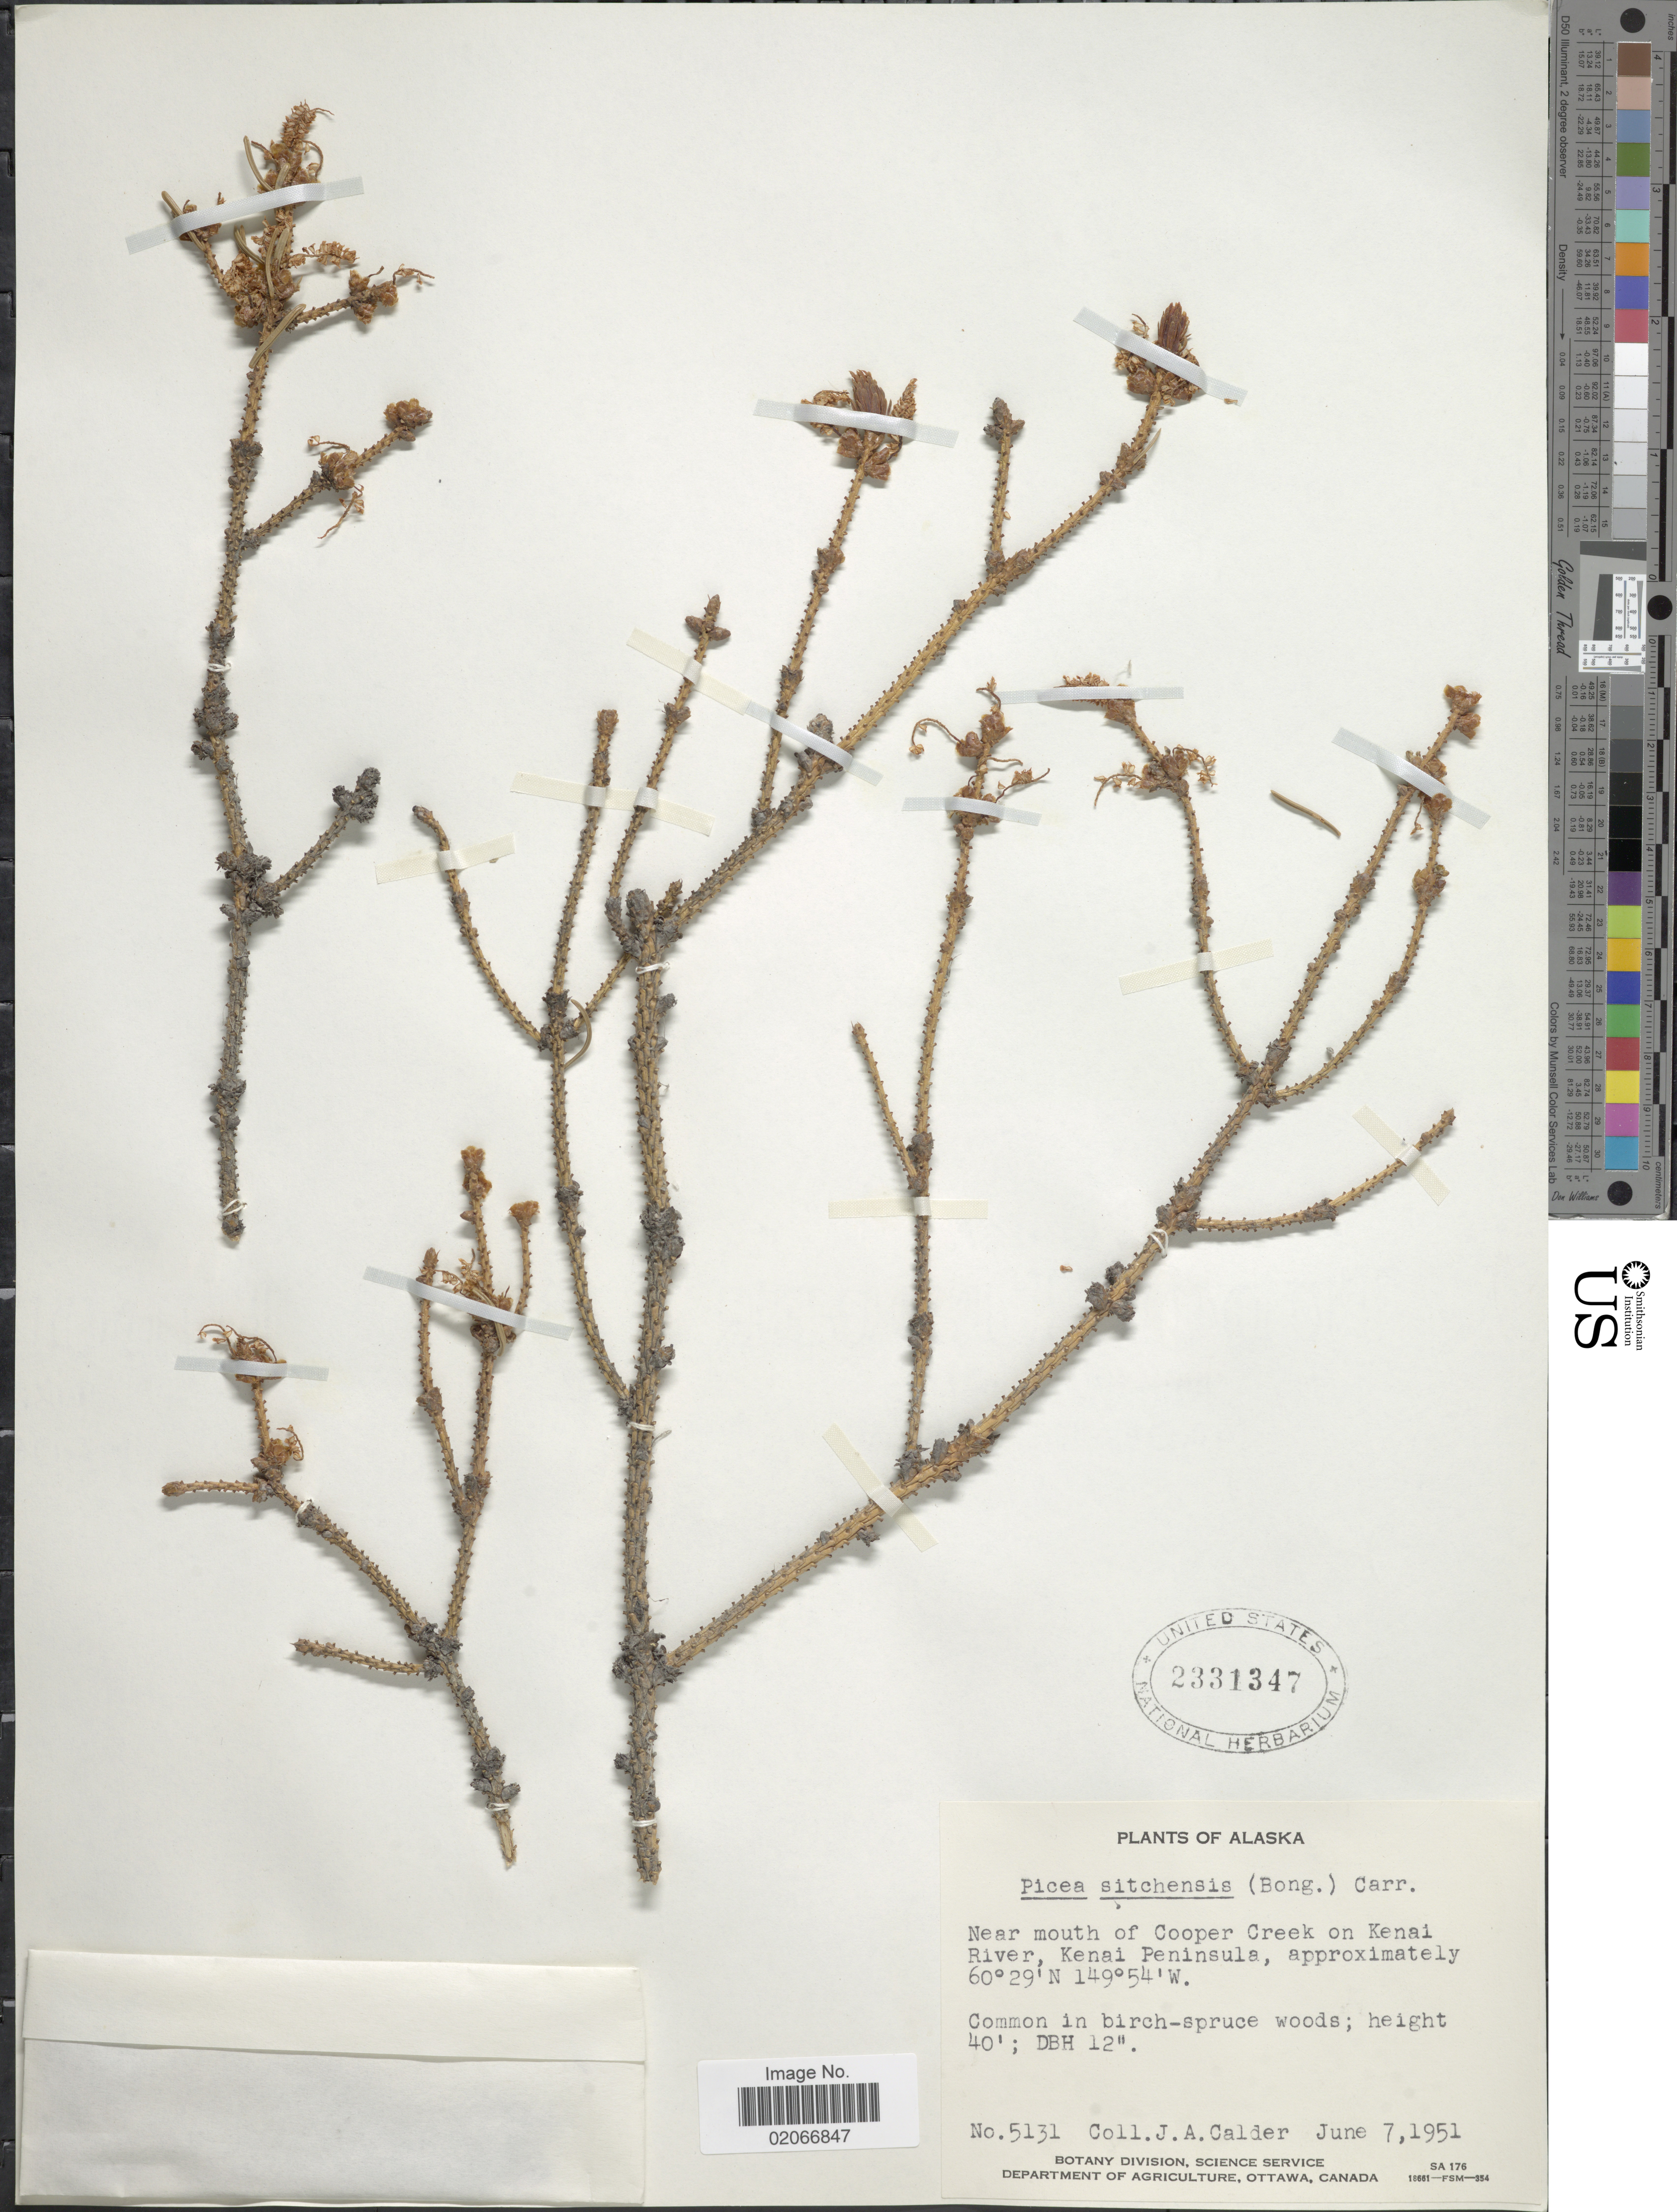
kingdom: Plantae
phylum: Tracheophyta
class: Pinopsida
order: Pinales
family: Pinaceae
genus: Picea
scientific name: Picea sitchensis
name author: (Bong.) Carrière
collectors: J. A. Calder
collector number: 5131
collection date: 1951-06-07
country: United States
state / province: Alaska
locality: Near mouth of Cooper Creek on Kenai River, Kenai Peninsula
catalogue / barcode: US 2331347